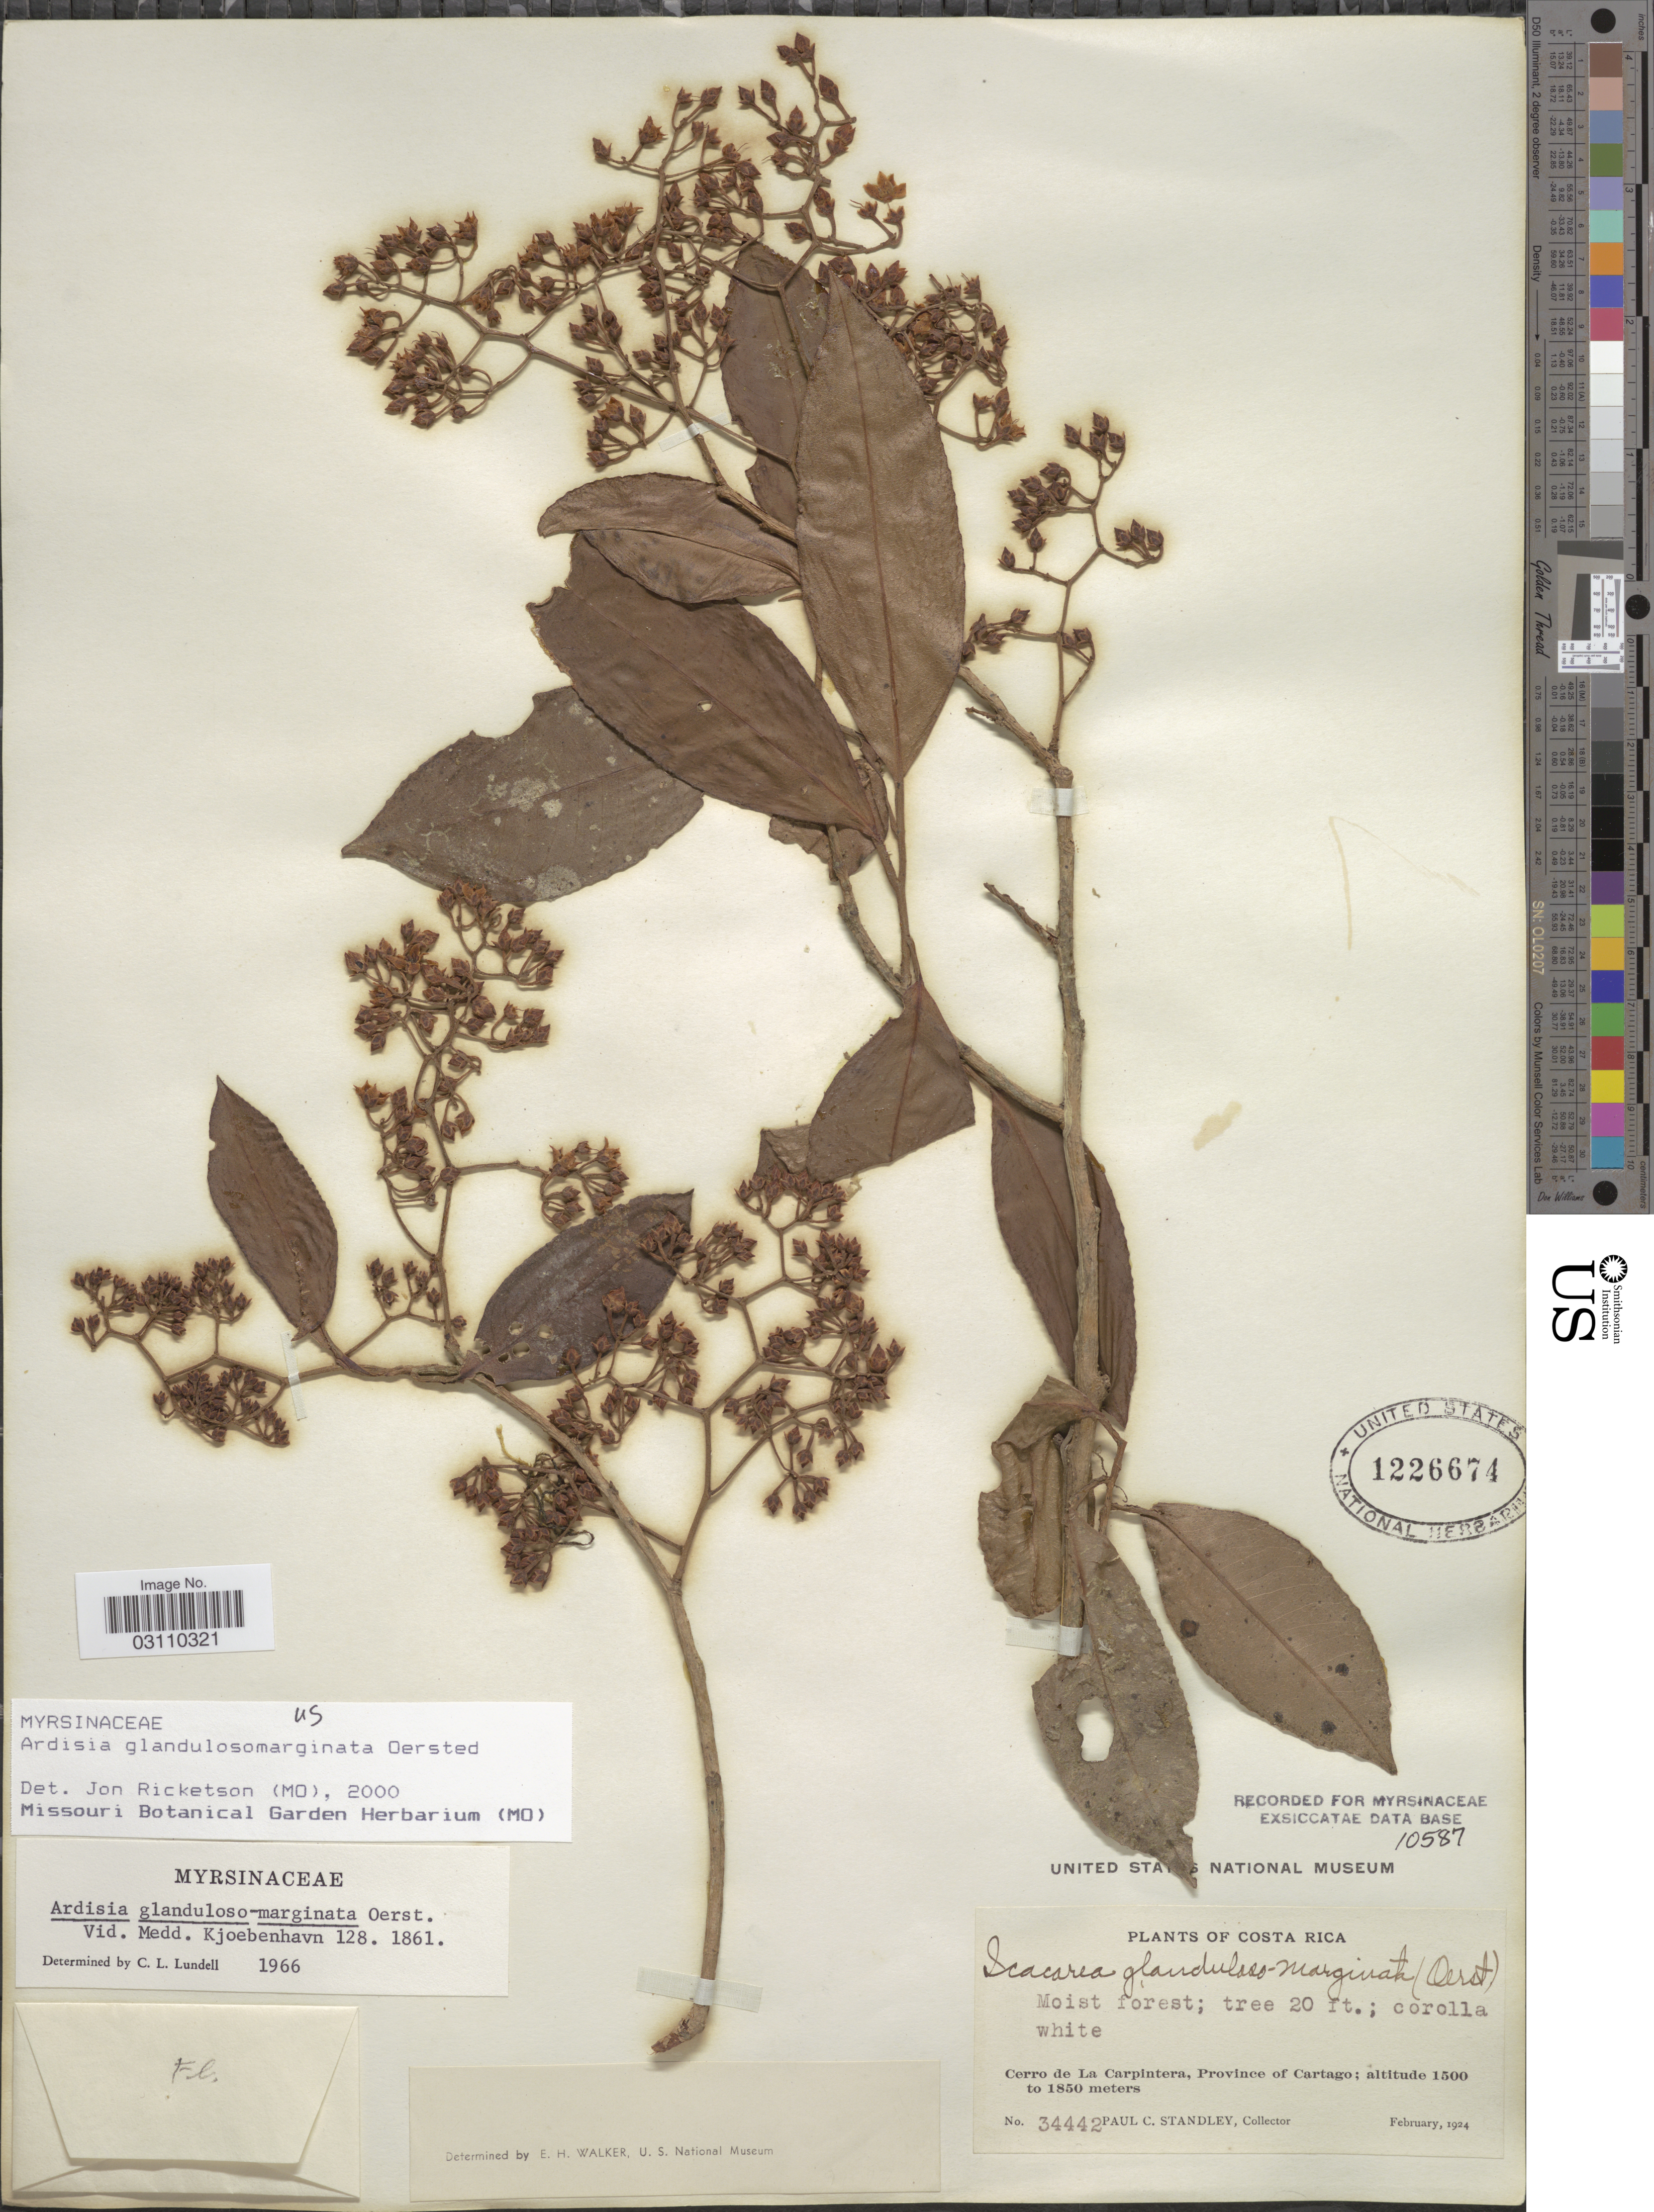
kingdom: Plantae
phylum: Tracheophyta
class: Magnoliopsida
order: Ericales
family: Primulaceae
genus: Ardisia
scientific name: Ardisia glandulosa-marginata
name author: Oerst.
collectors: P. C. Standley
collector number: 34442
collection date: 1924-02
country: Costa Rica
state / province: Cartago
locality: Cerro de La Carpintera.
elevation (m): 1500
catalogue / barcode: US 1226674